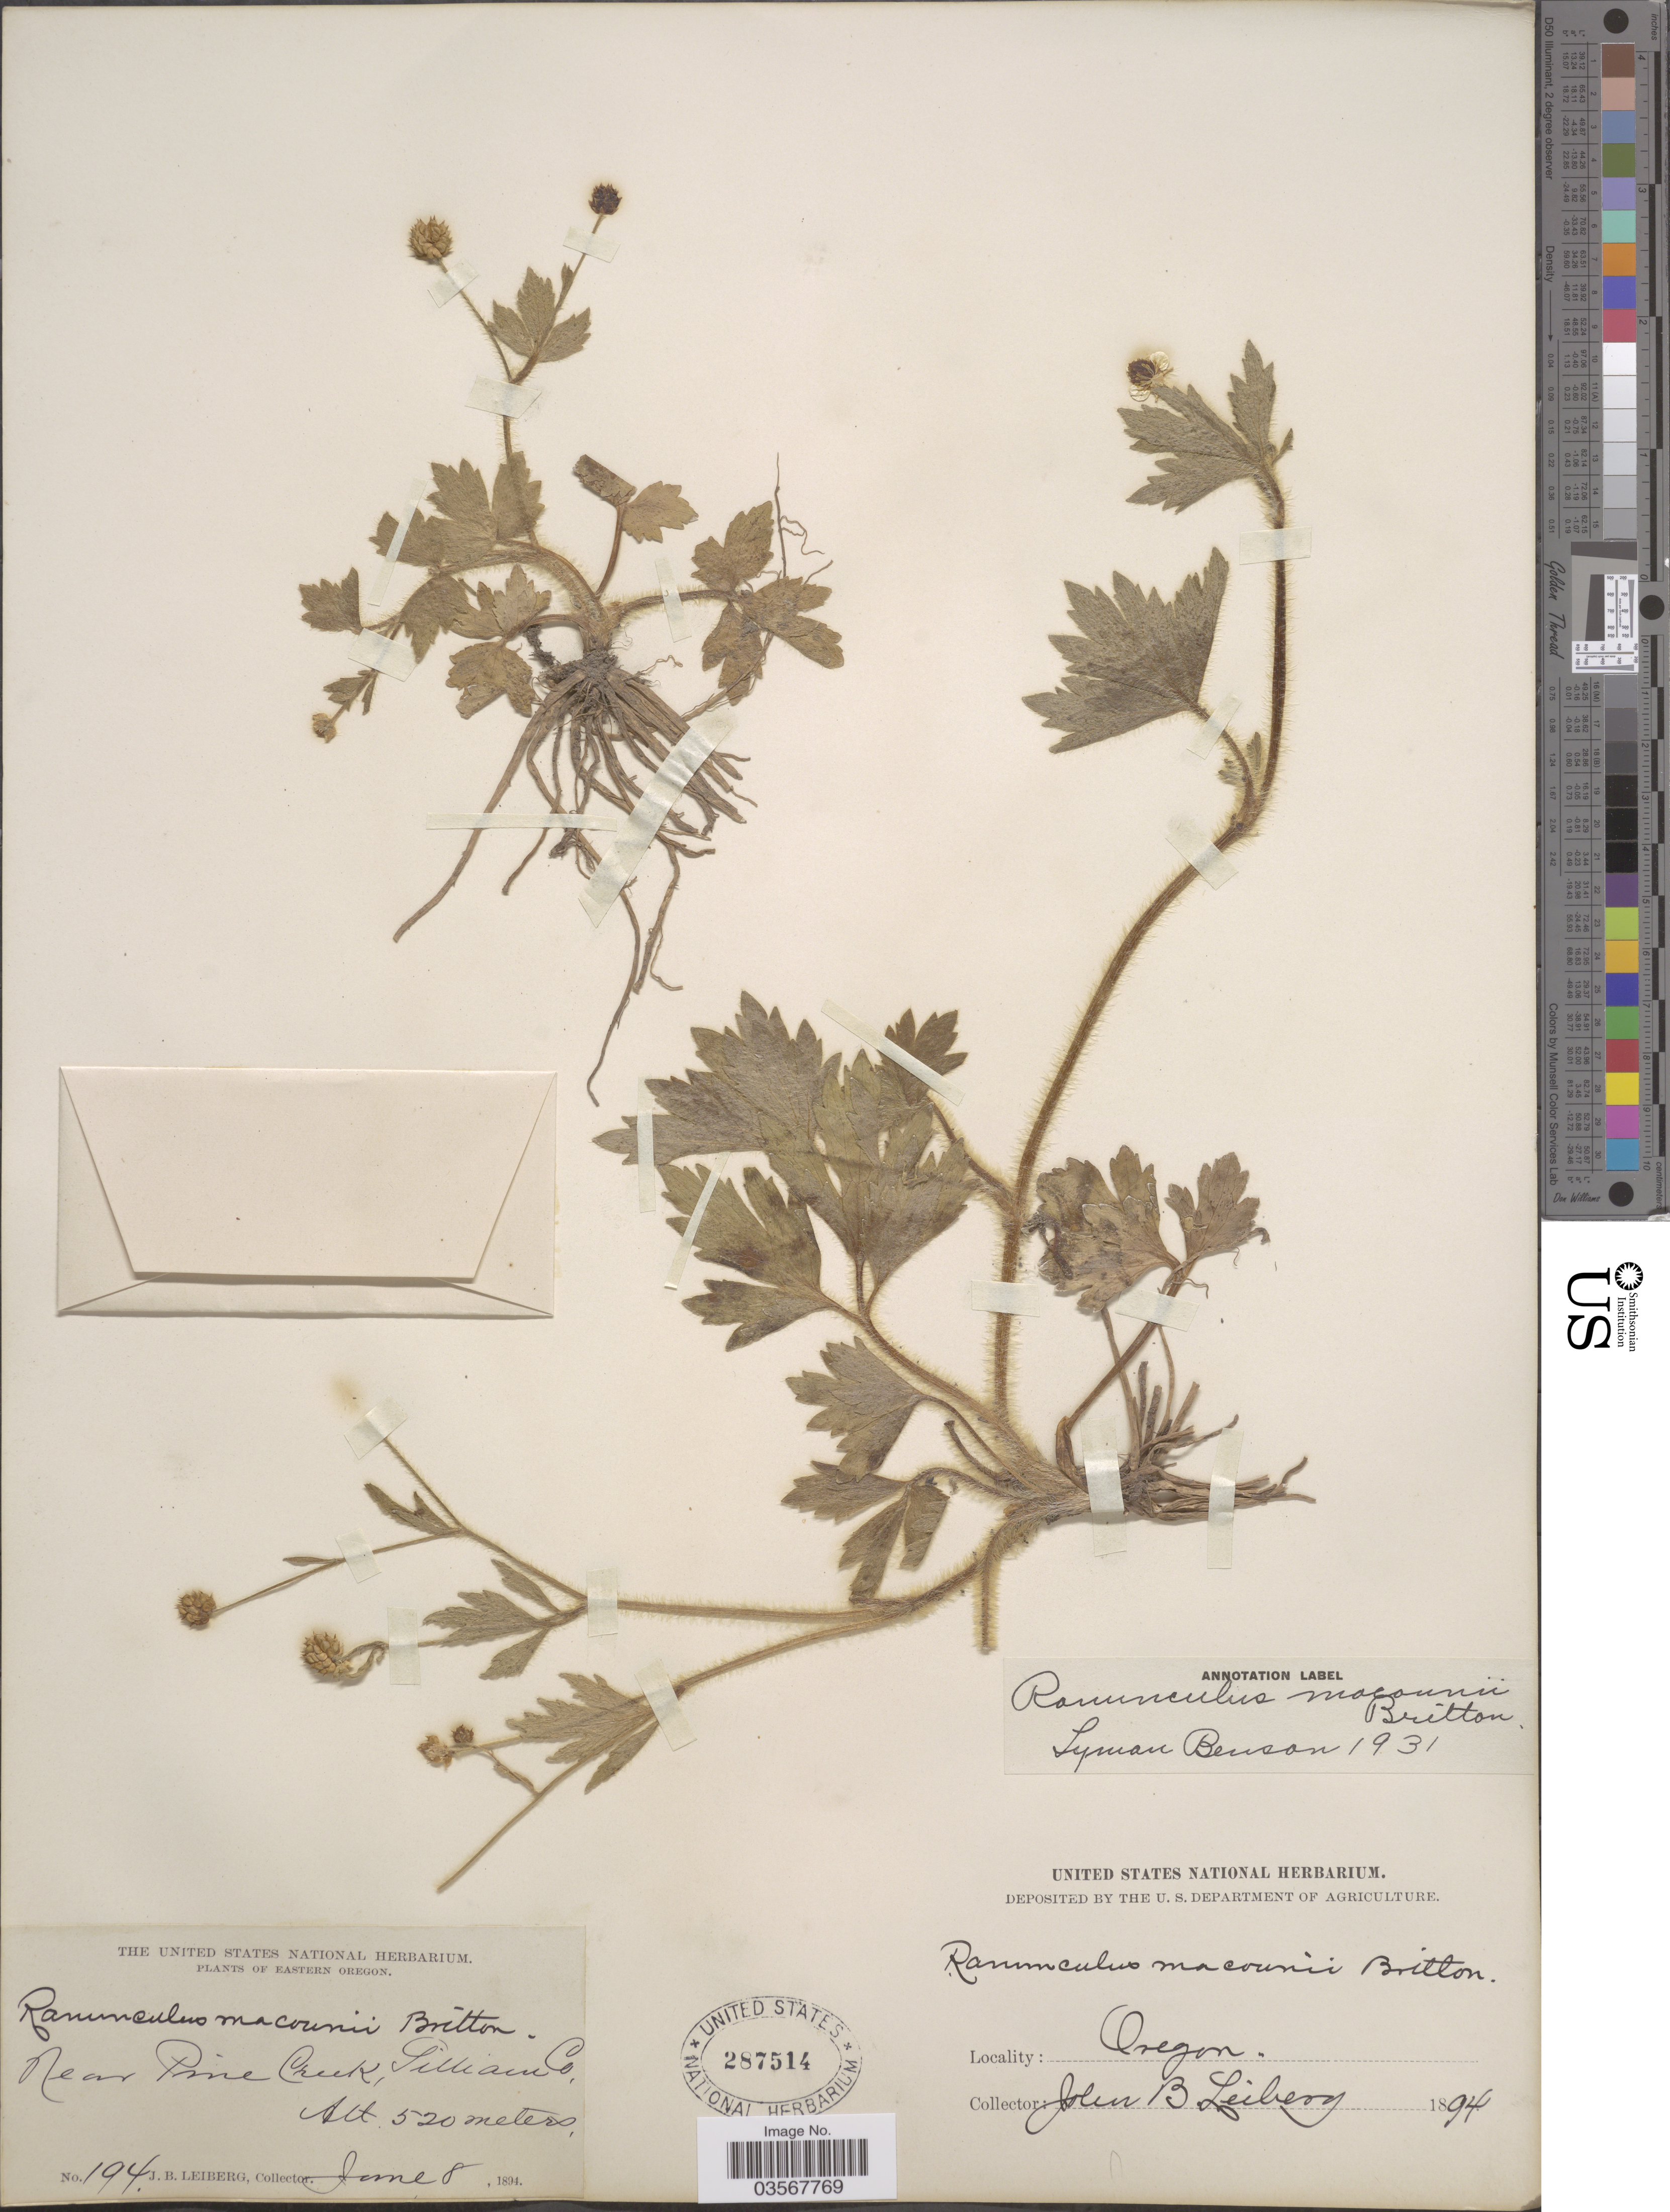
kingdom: Plantae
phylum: Tracheophyta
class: Magnoliopsida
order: Ranunculales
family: Ranunculaceae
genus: Ranunculus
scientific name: Ranunculus macounii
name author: Britton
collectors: J. B. Leiberg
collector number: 194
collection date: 1894-06-08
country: United States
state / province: Oregon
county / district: Gilliam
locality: Eastern Oregon. Near Pine Creek, Gilliam Co.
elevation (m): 520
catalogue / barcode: US 287514